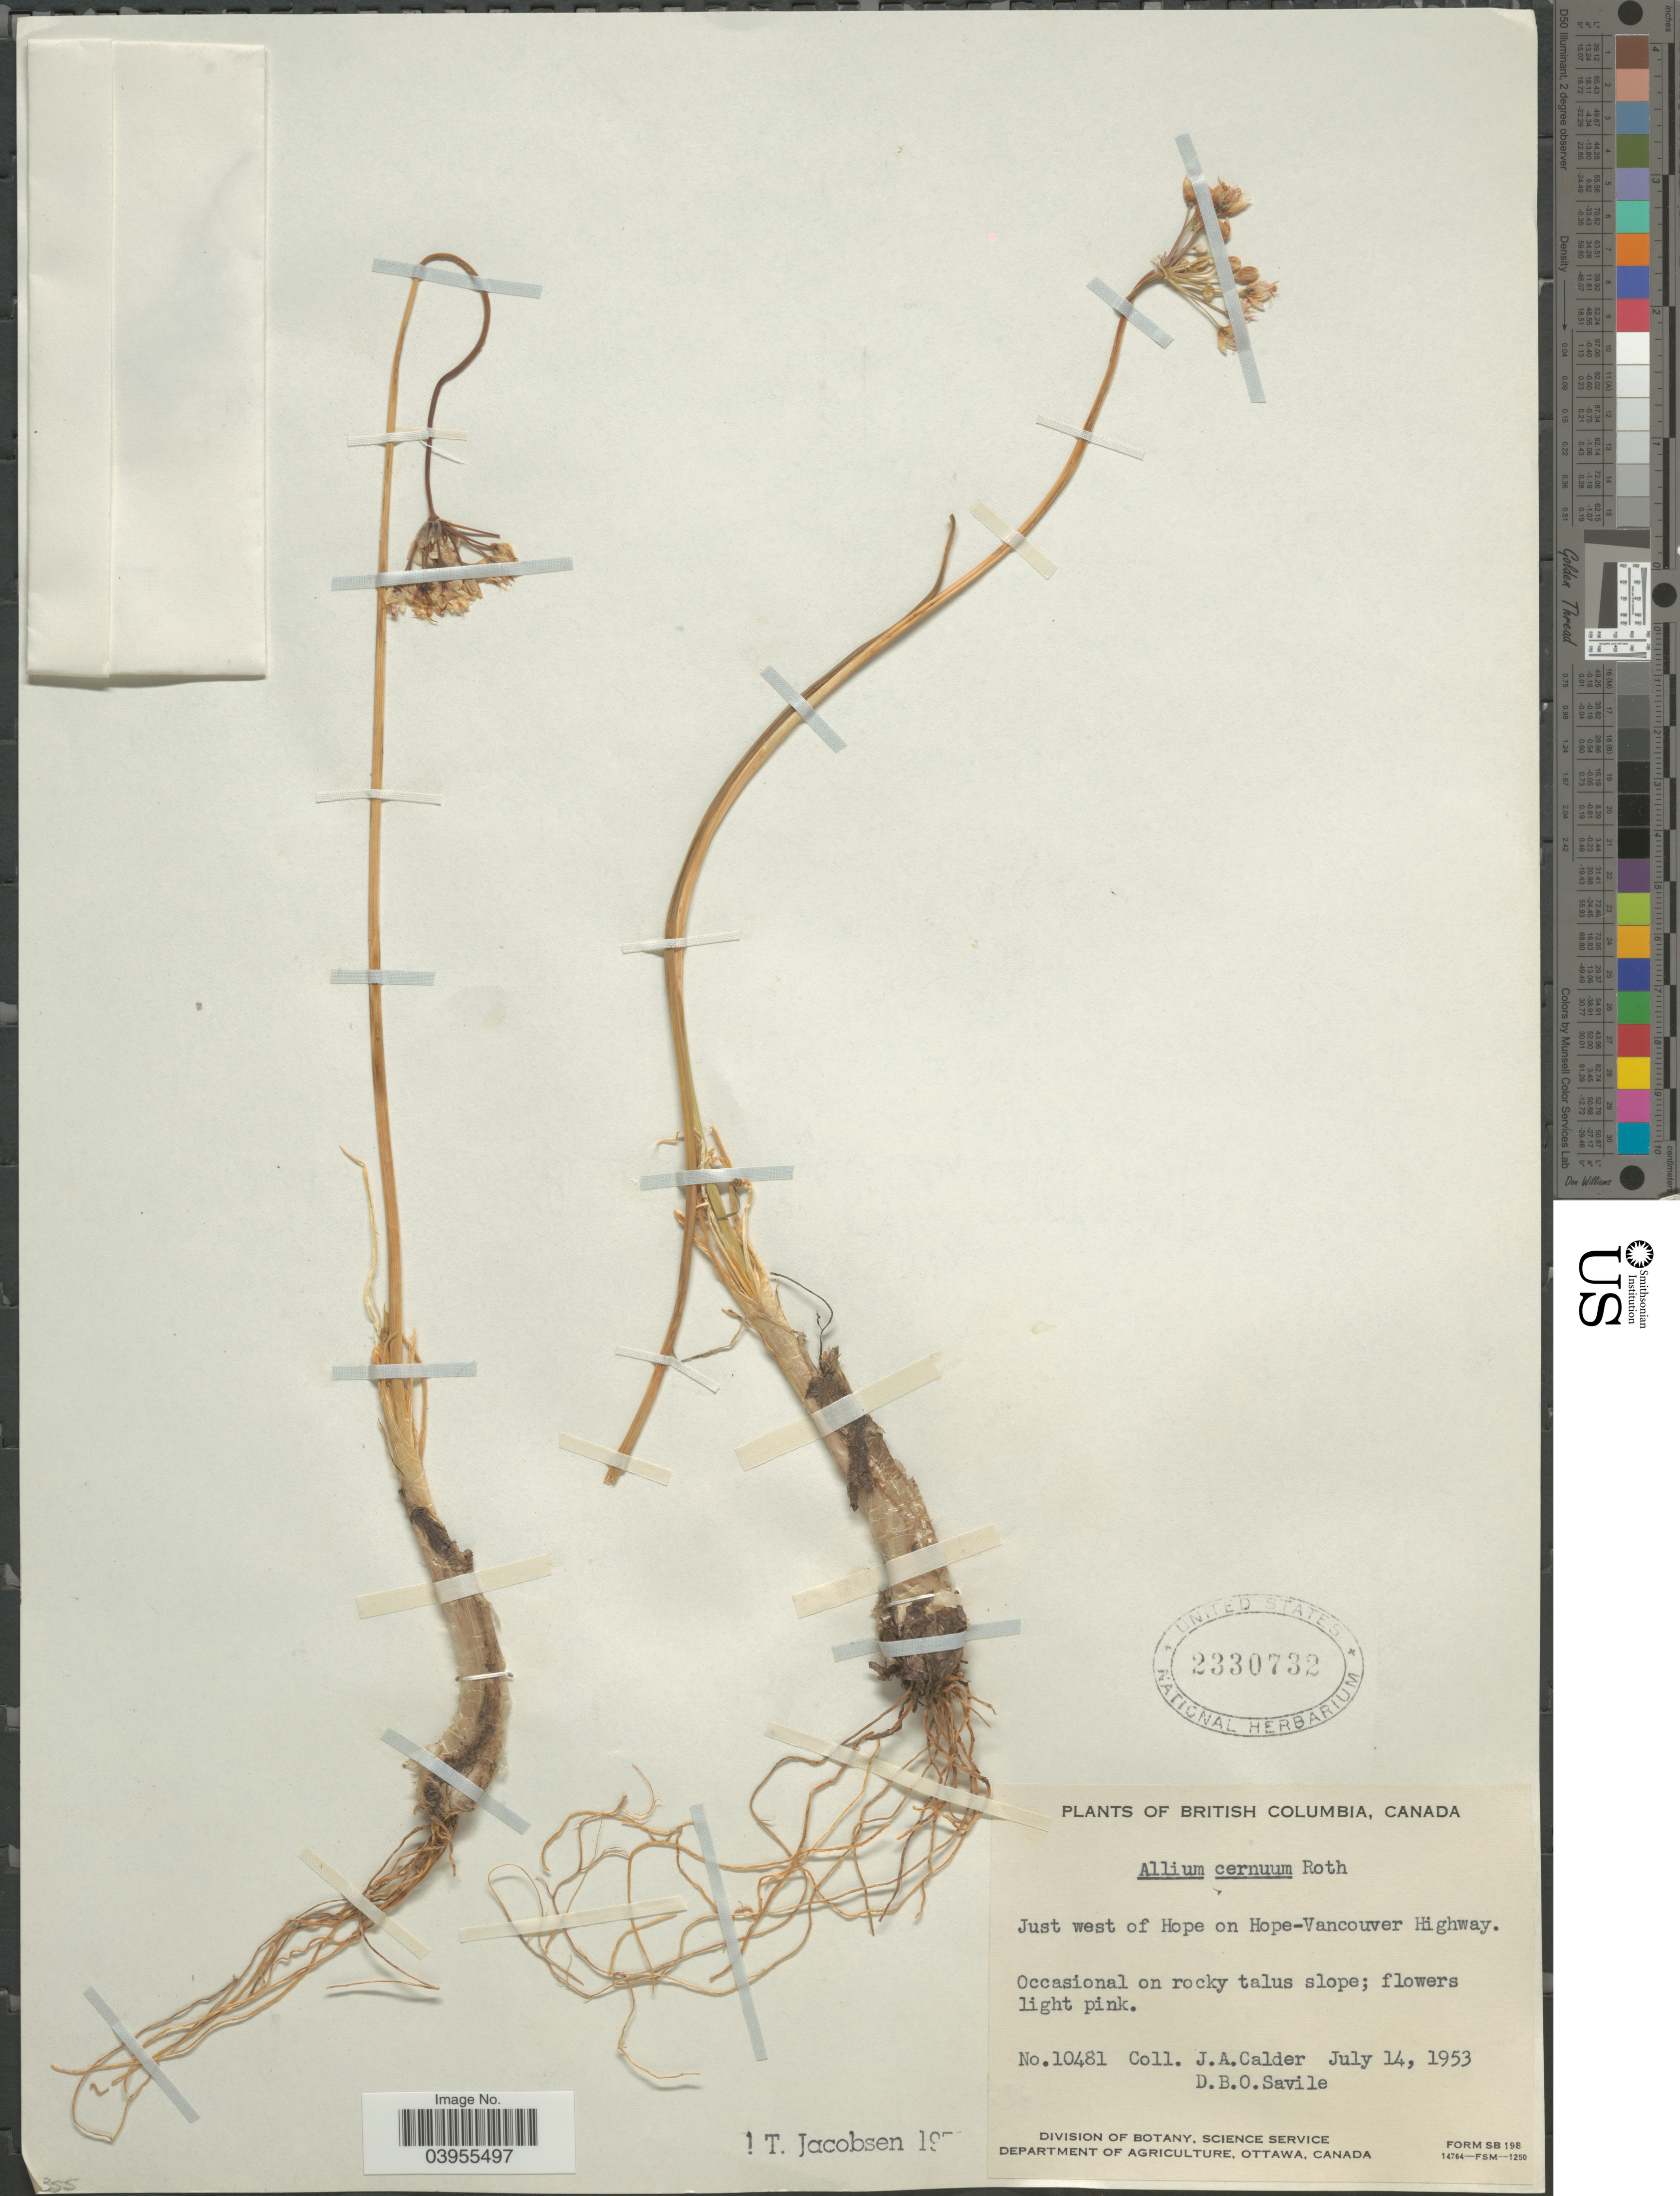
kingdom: Plantae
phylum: Tracheophyta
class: Liliopsida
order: Asparagales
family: Amaryllidaceae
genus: Allium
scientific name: Allium cernuum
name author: Roth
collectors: J. A. Calder & D. Savile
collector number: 10481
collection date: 1953-07-14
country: Canada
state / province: British Columbia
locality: Just west of Hope on Hope-Vancouver Highway.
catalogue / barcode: US 2330732